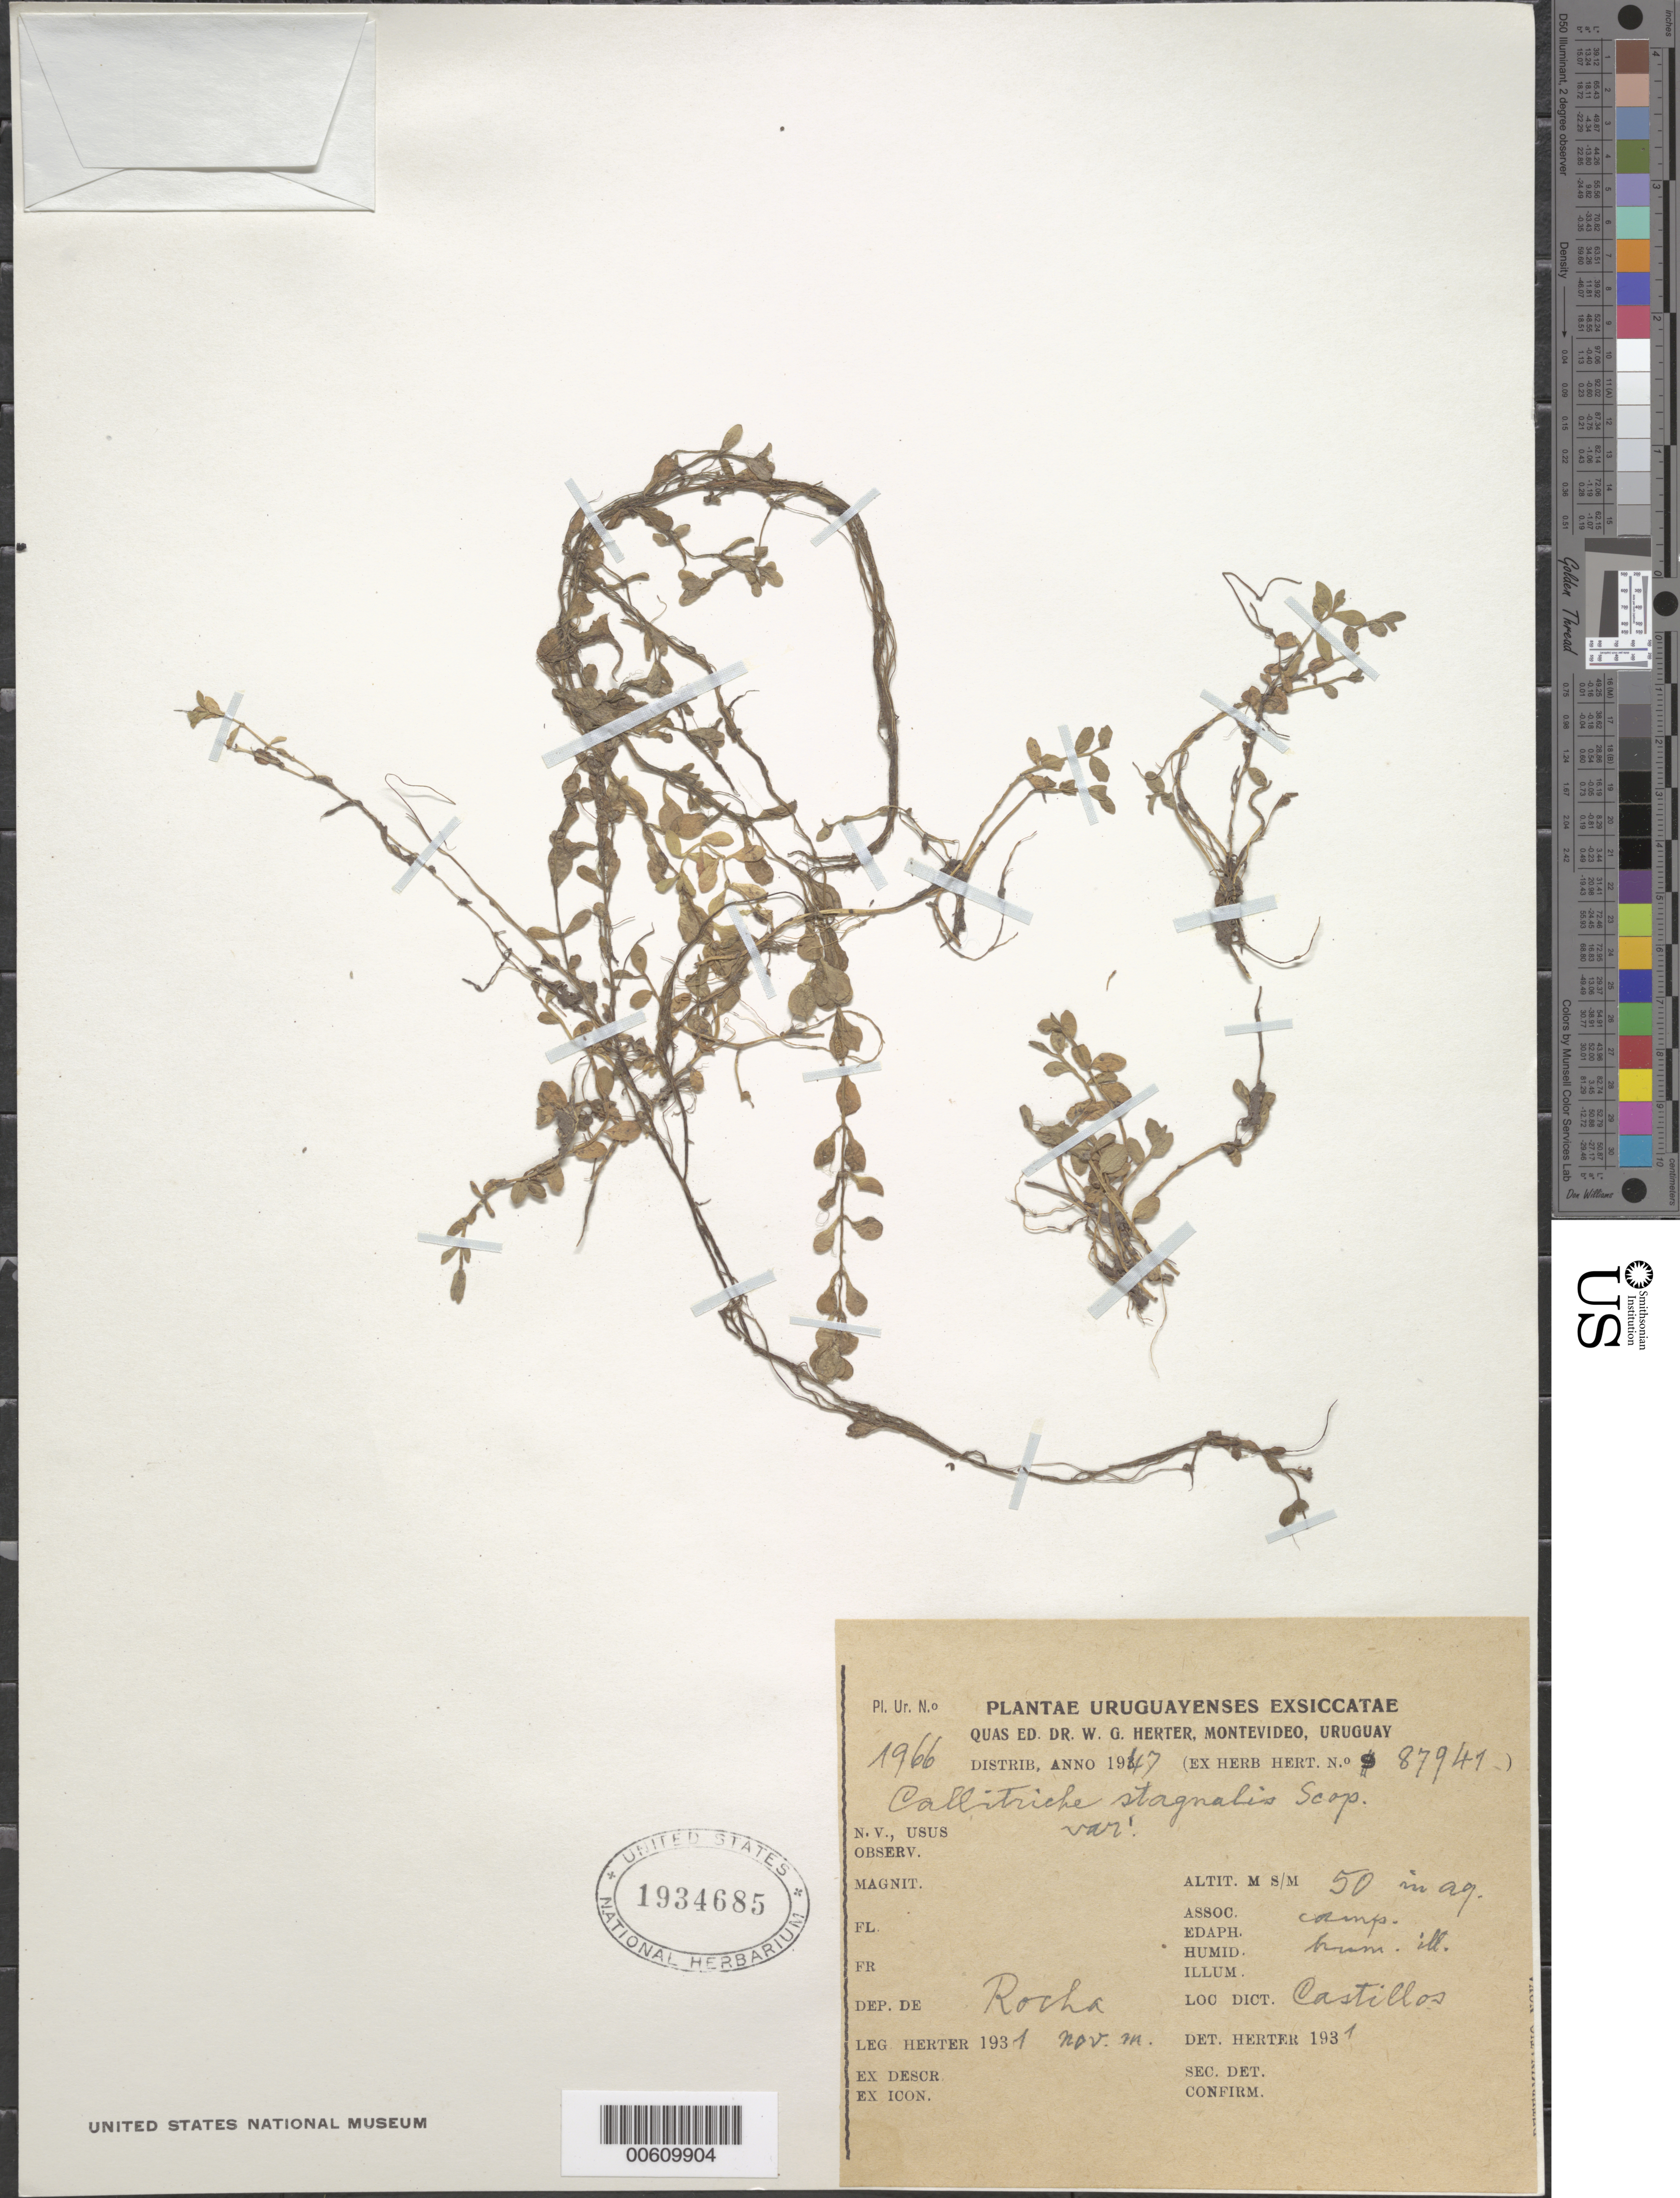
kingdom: Plantae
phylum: Tracheophyta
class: Magnoliopsida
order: Lamiales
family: Plantaginaceae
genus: Callitriche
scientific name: Callitriche stagnalis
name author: Scop.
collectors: W. G. Herter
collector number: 1966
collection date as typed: Nov 1931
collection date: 1931-11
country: Uruguay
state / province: Rocha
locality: Castillos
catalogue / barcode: US 1934685